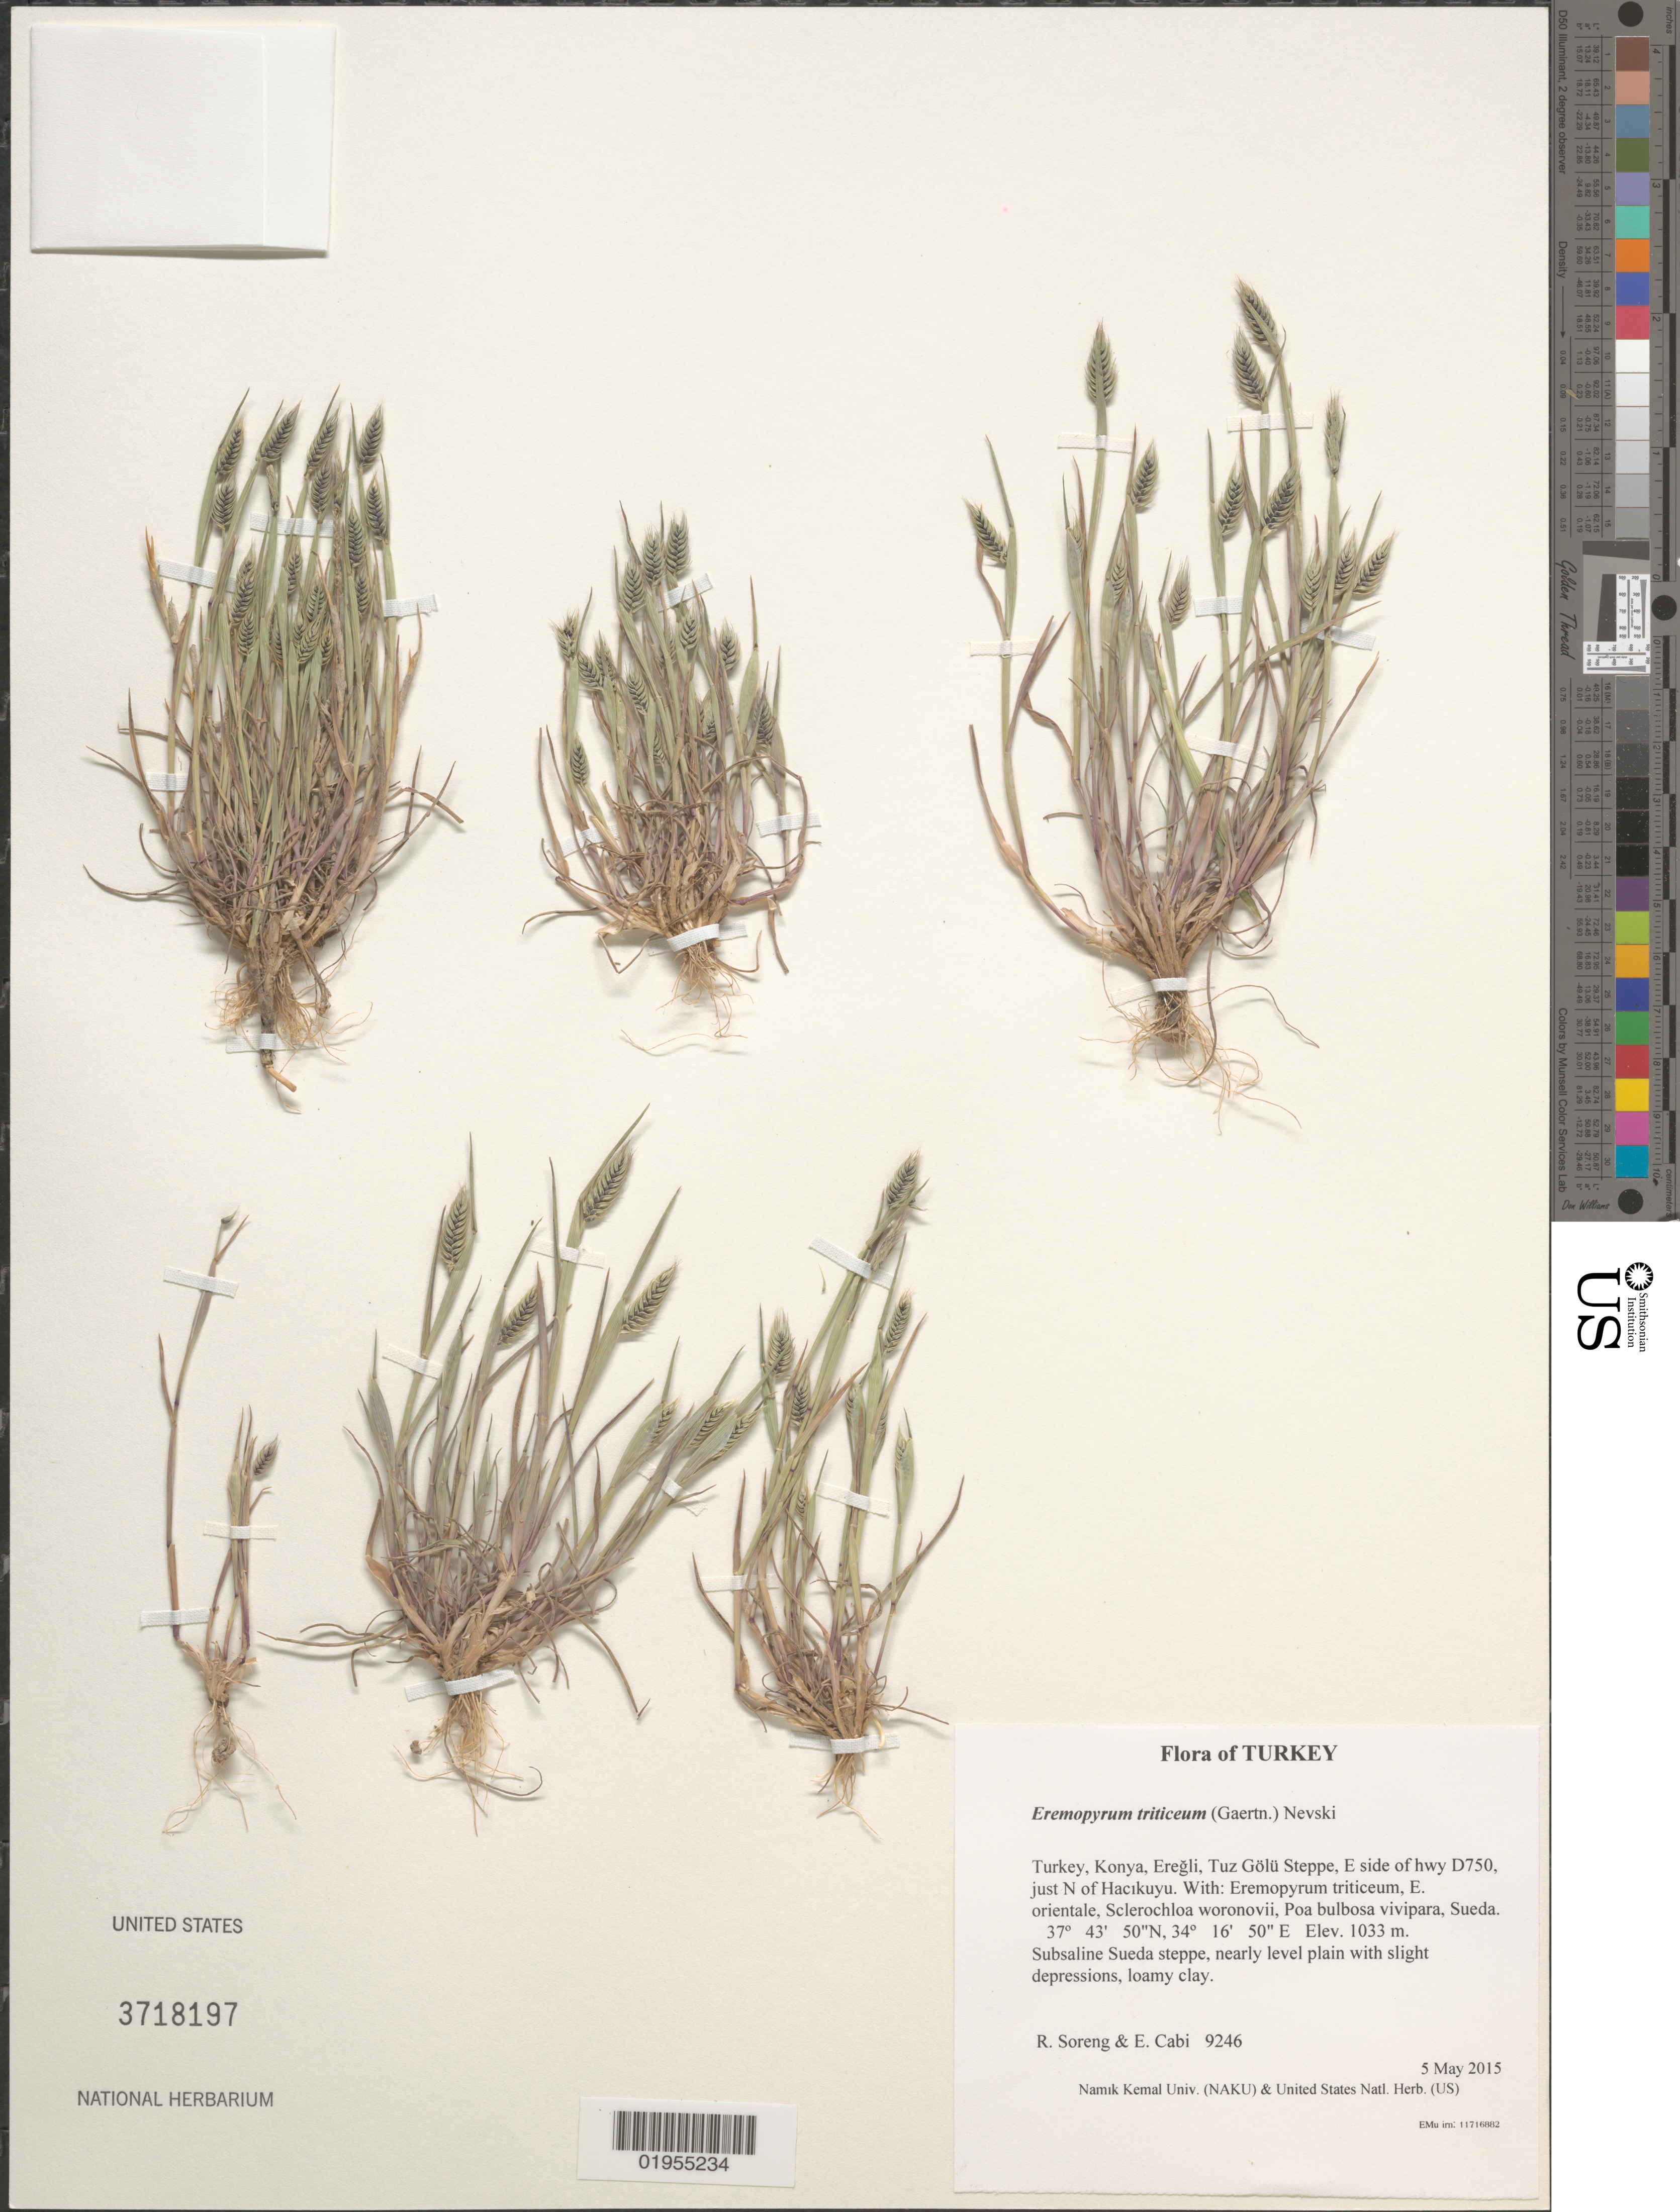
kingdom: Plantae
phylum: Tracheophyta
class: Liliopsida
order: Poales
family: Poaceae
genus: Eremopyrum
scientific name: Eremopyrum triticeum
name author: (Gaertn.) Nevski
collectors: R. J. Soreng & E. Cabi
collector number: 9246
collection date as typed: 2015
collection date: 2015-05-05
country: Turkey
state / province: Konya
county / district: Eregli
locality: Site 1: Tuz Golu Steppe, E side of hwy D750, just N of Hacikuyu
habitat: Subsaline Sueda steppe, nearly level plain with slight depressions, loamy clay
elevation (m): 1033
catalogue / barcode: US 3718197